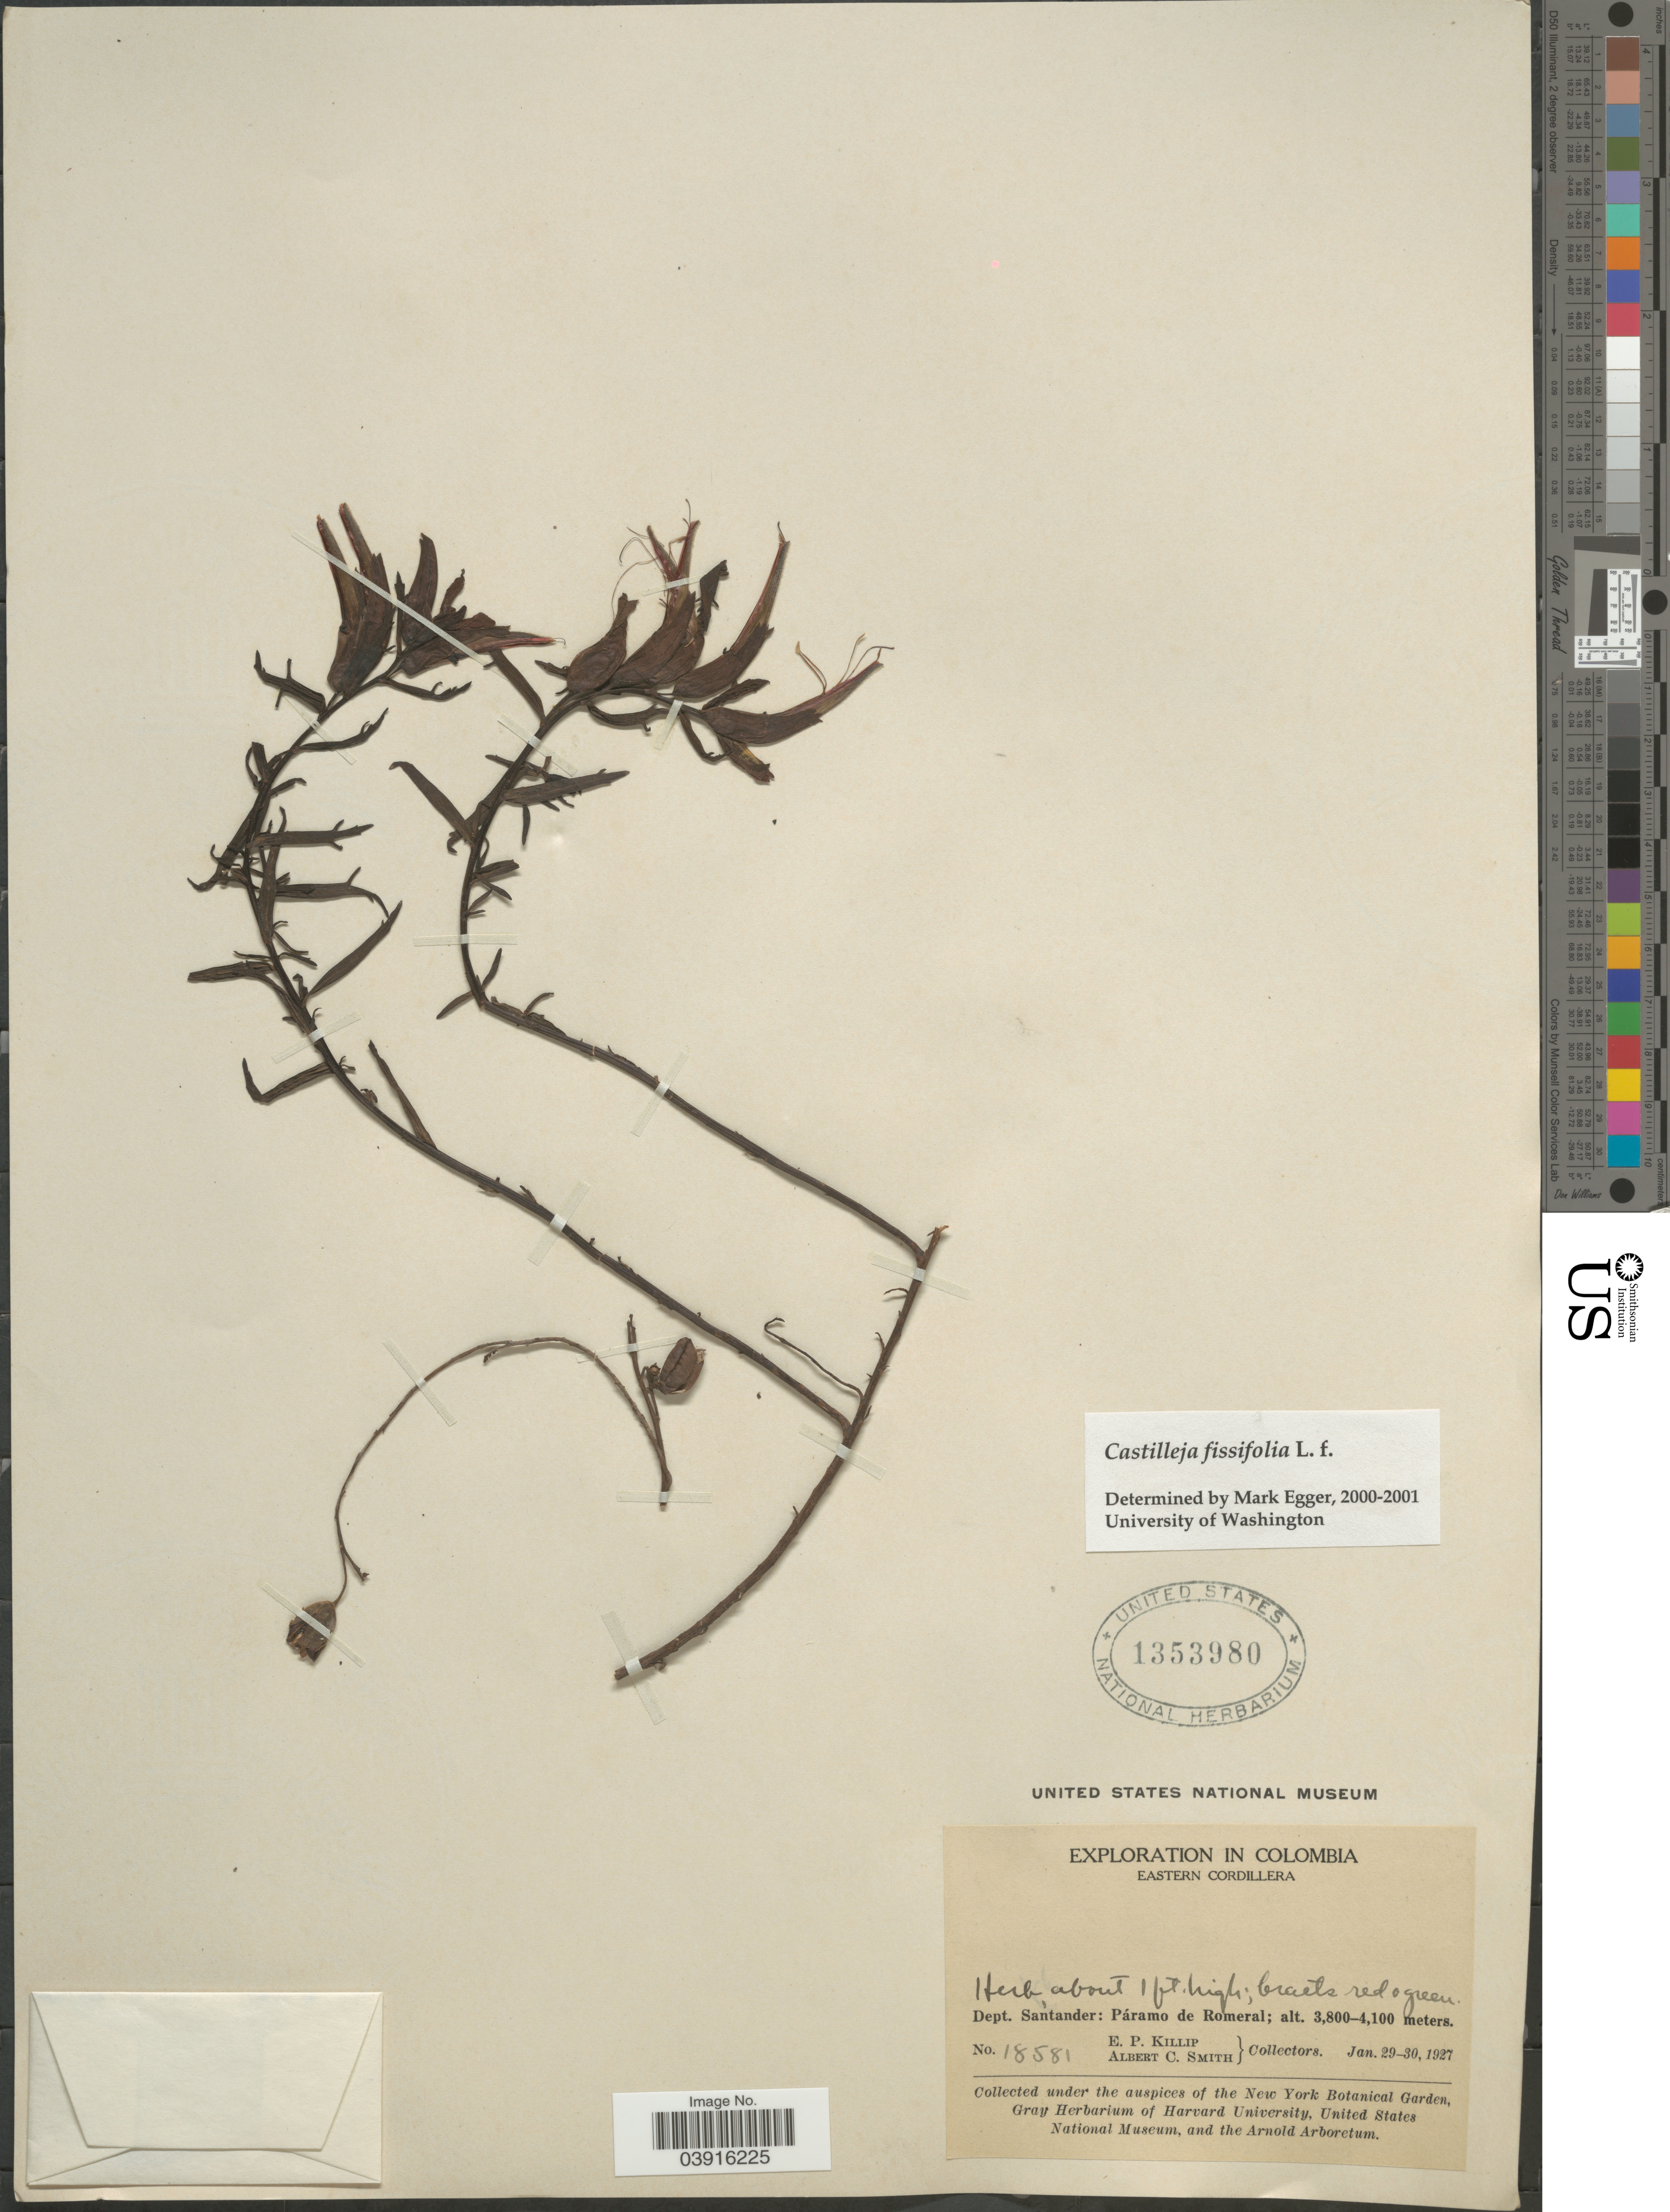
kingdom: Plantae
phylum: Tracheophyta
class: Magnoliopsida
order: Lamiales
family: Orobanchaceae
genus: Castilleja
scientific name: Castilleja fissifolia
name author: L. f.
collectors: E. P. Killip & A. C. Smith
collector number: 18581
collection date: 1927-01-29/1927-01-30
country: Colombia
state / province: Santander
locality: Eastern Cordillera. Dept. Santander: Páramo de Romeral.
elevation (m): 3800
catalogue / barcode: US 1353980